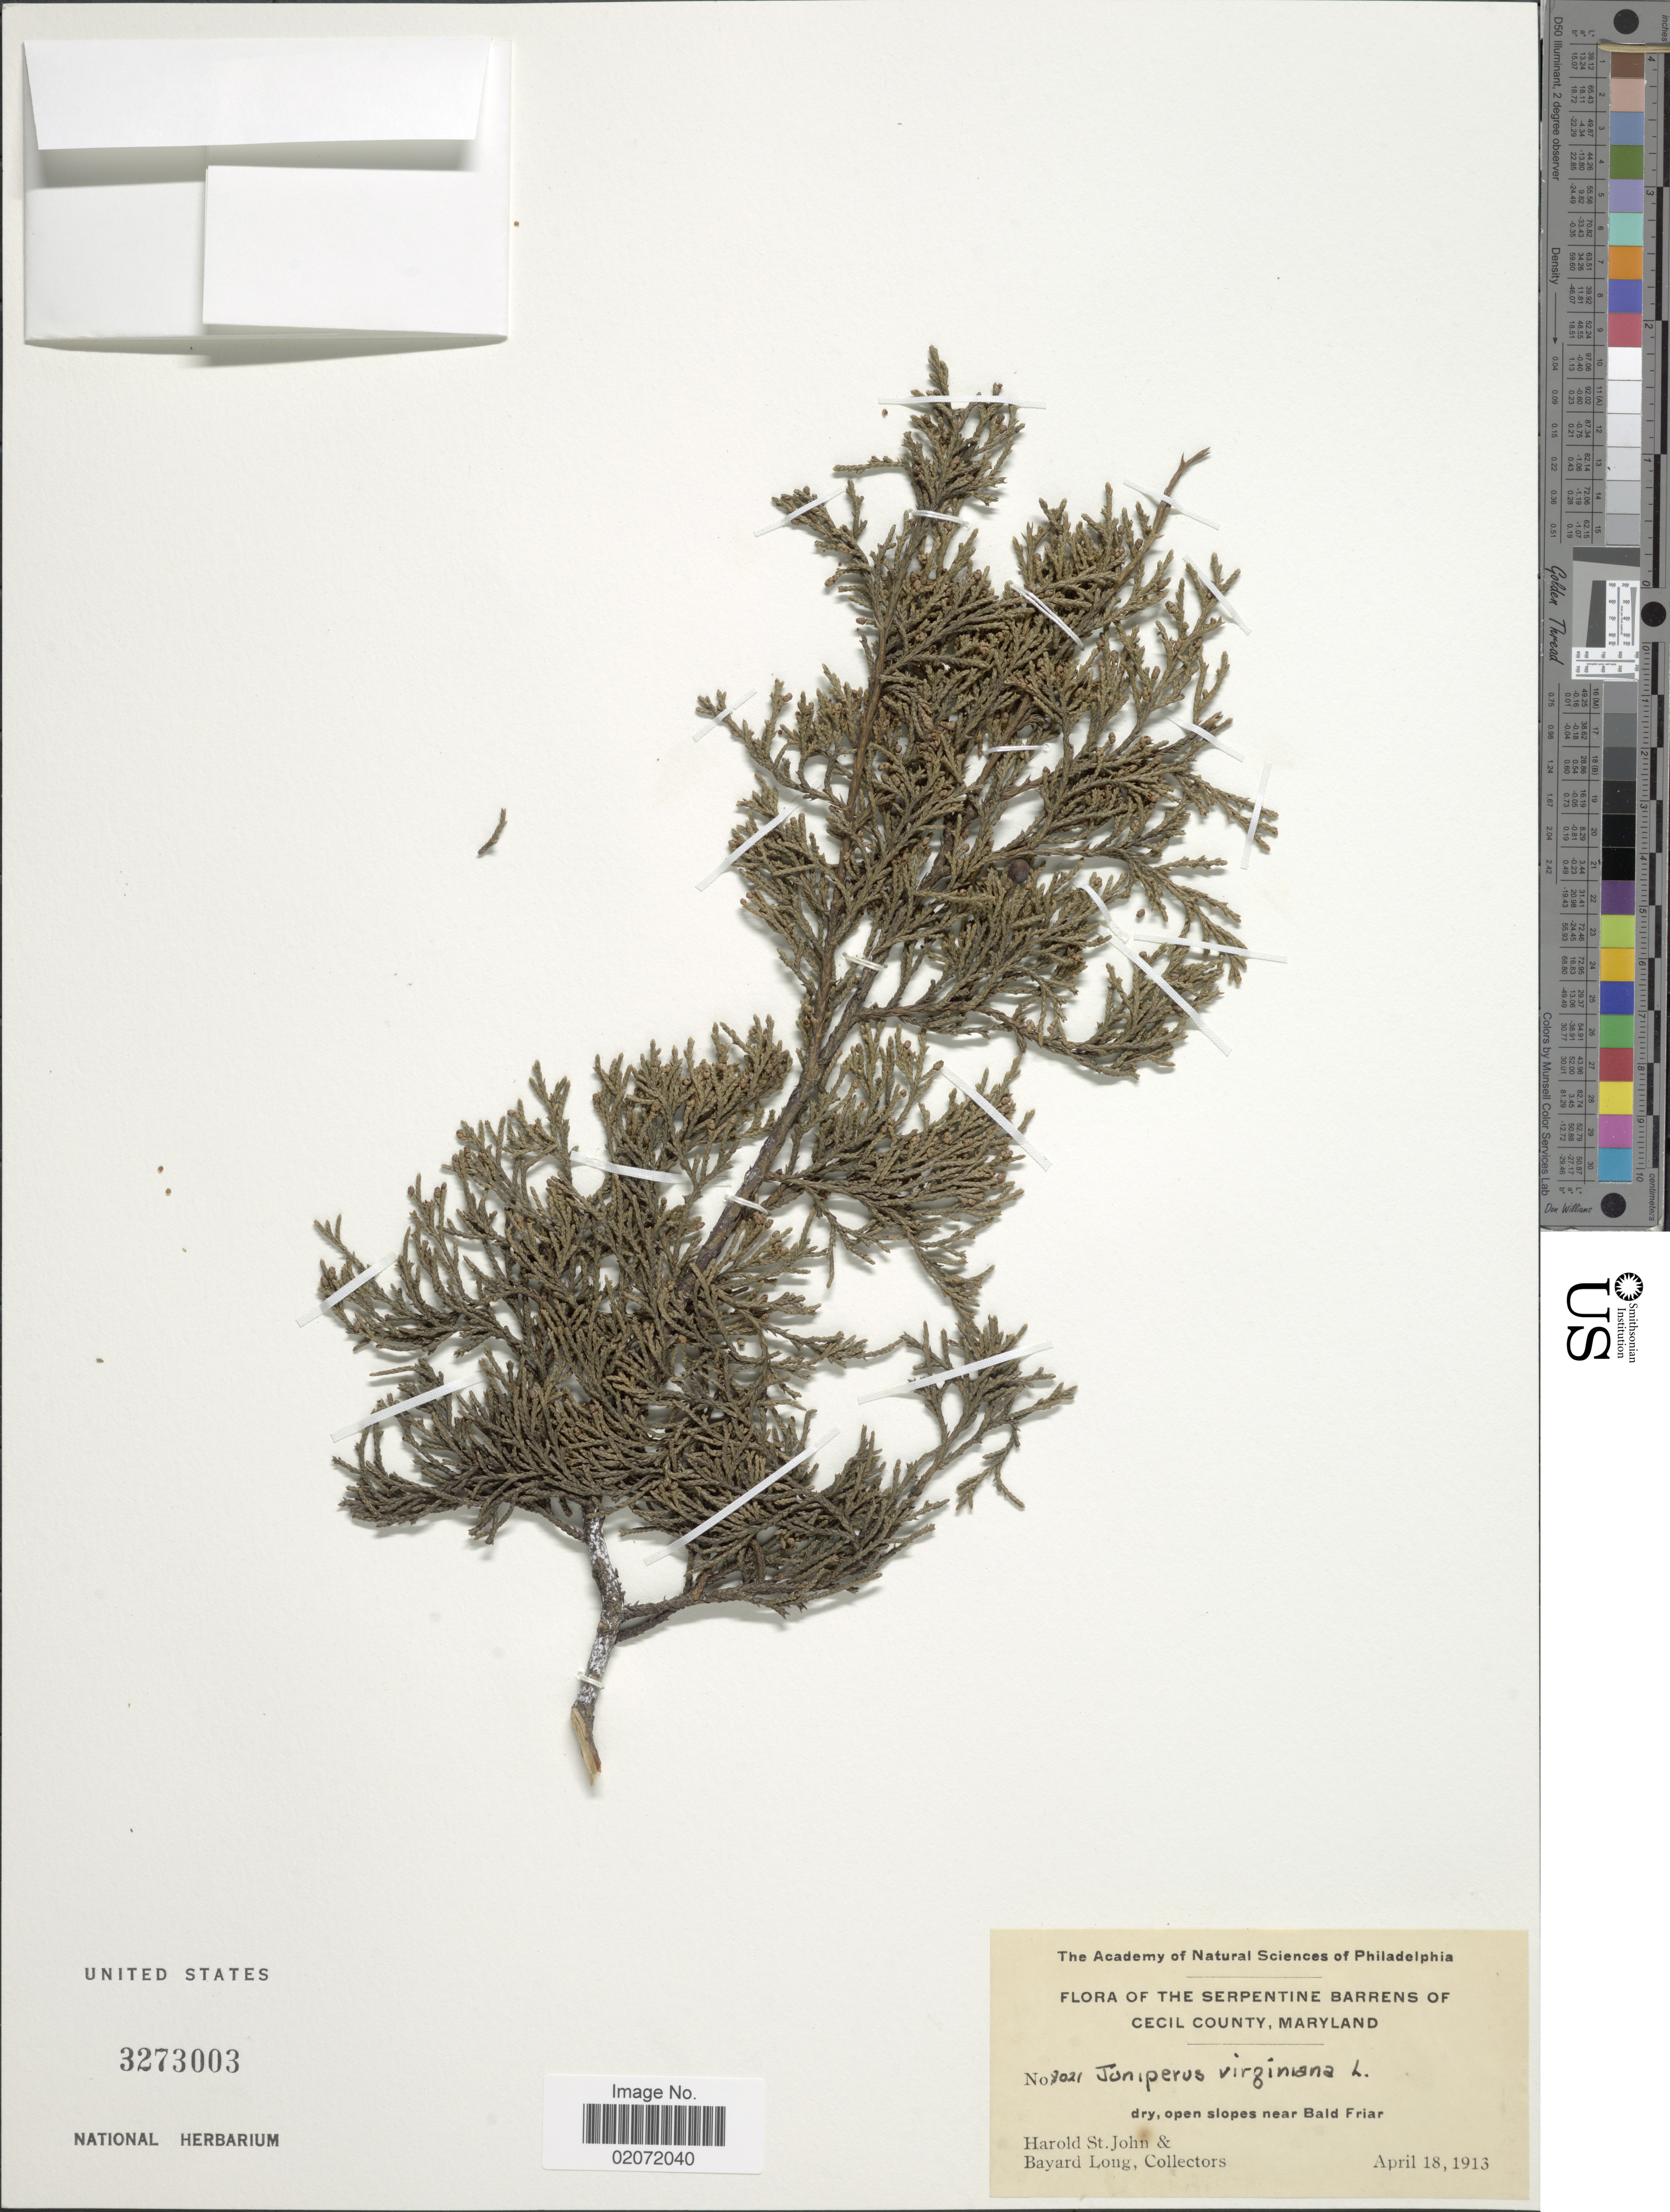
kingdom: Plantae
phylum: Tracheophyta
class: Pinopsida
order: Pinales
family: Cupressaceae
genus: Juniperus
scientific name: Juniperus virginiana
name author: L.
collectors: H. St. John & B. Long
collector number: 7021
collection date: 1913-04-18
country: United States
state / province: Maryland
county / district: Cecil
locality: The Serpentine Barrens of Cecil County, near Bald Friar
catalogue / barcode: US 3273003